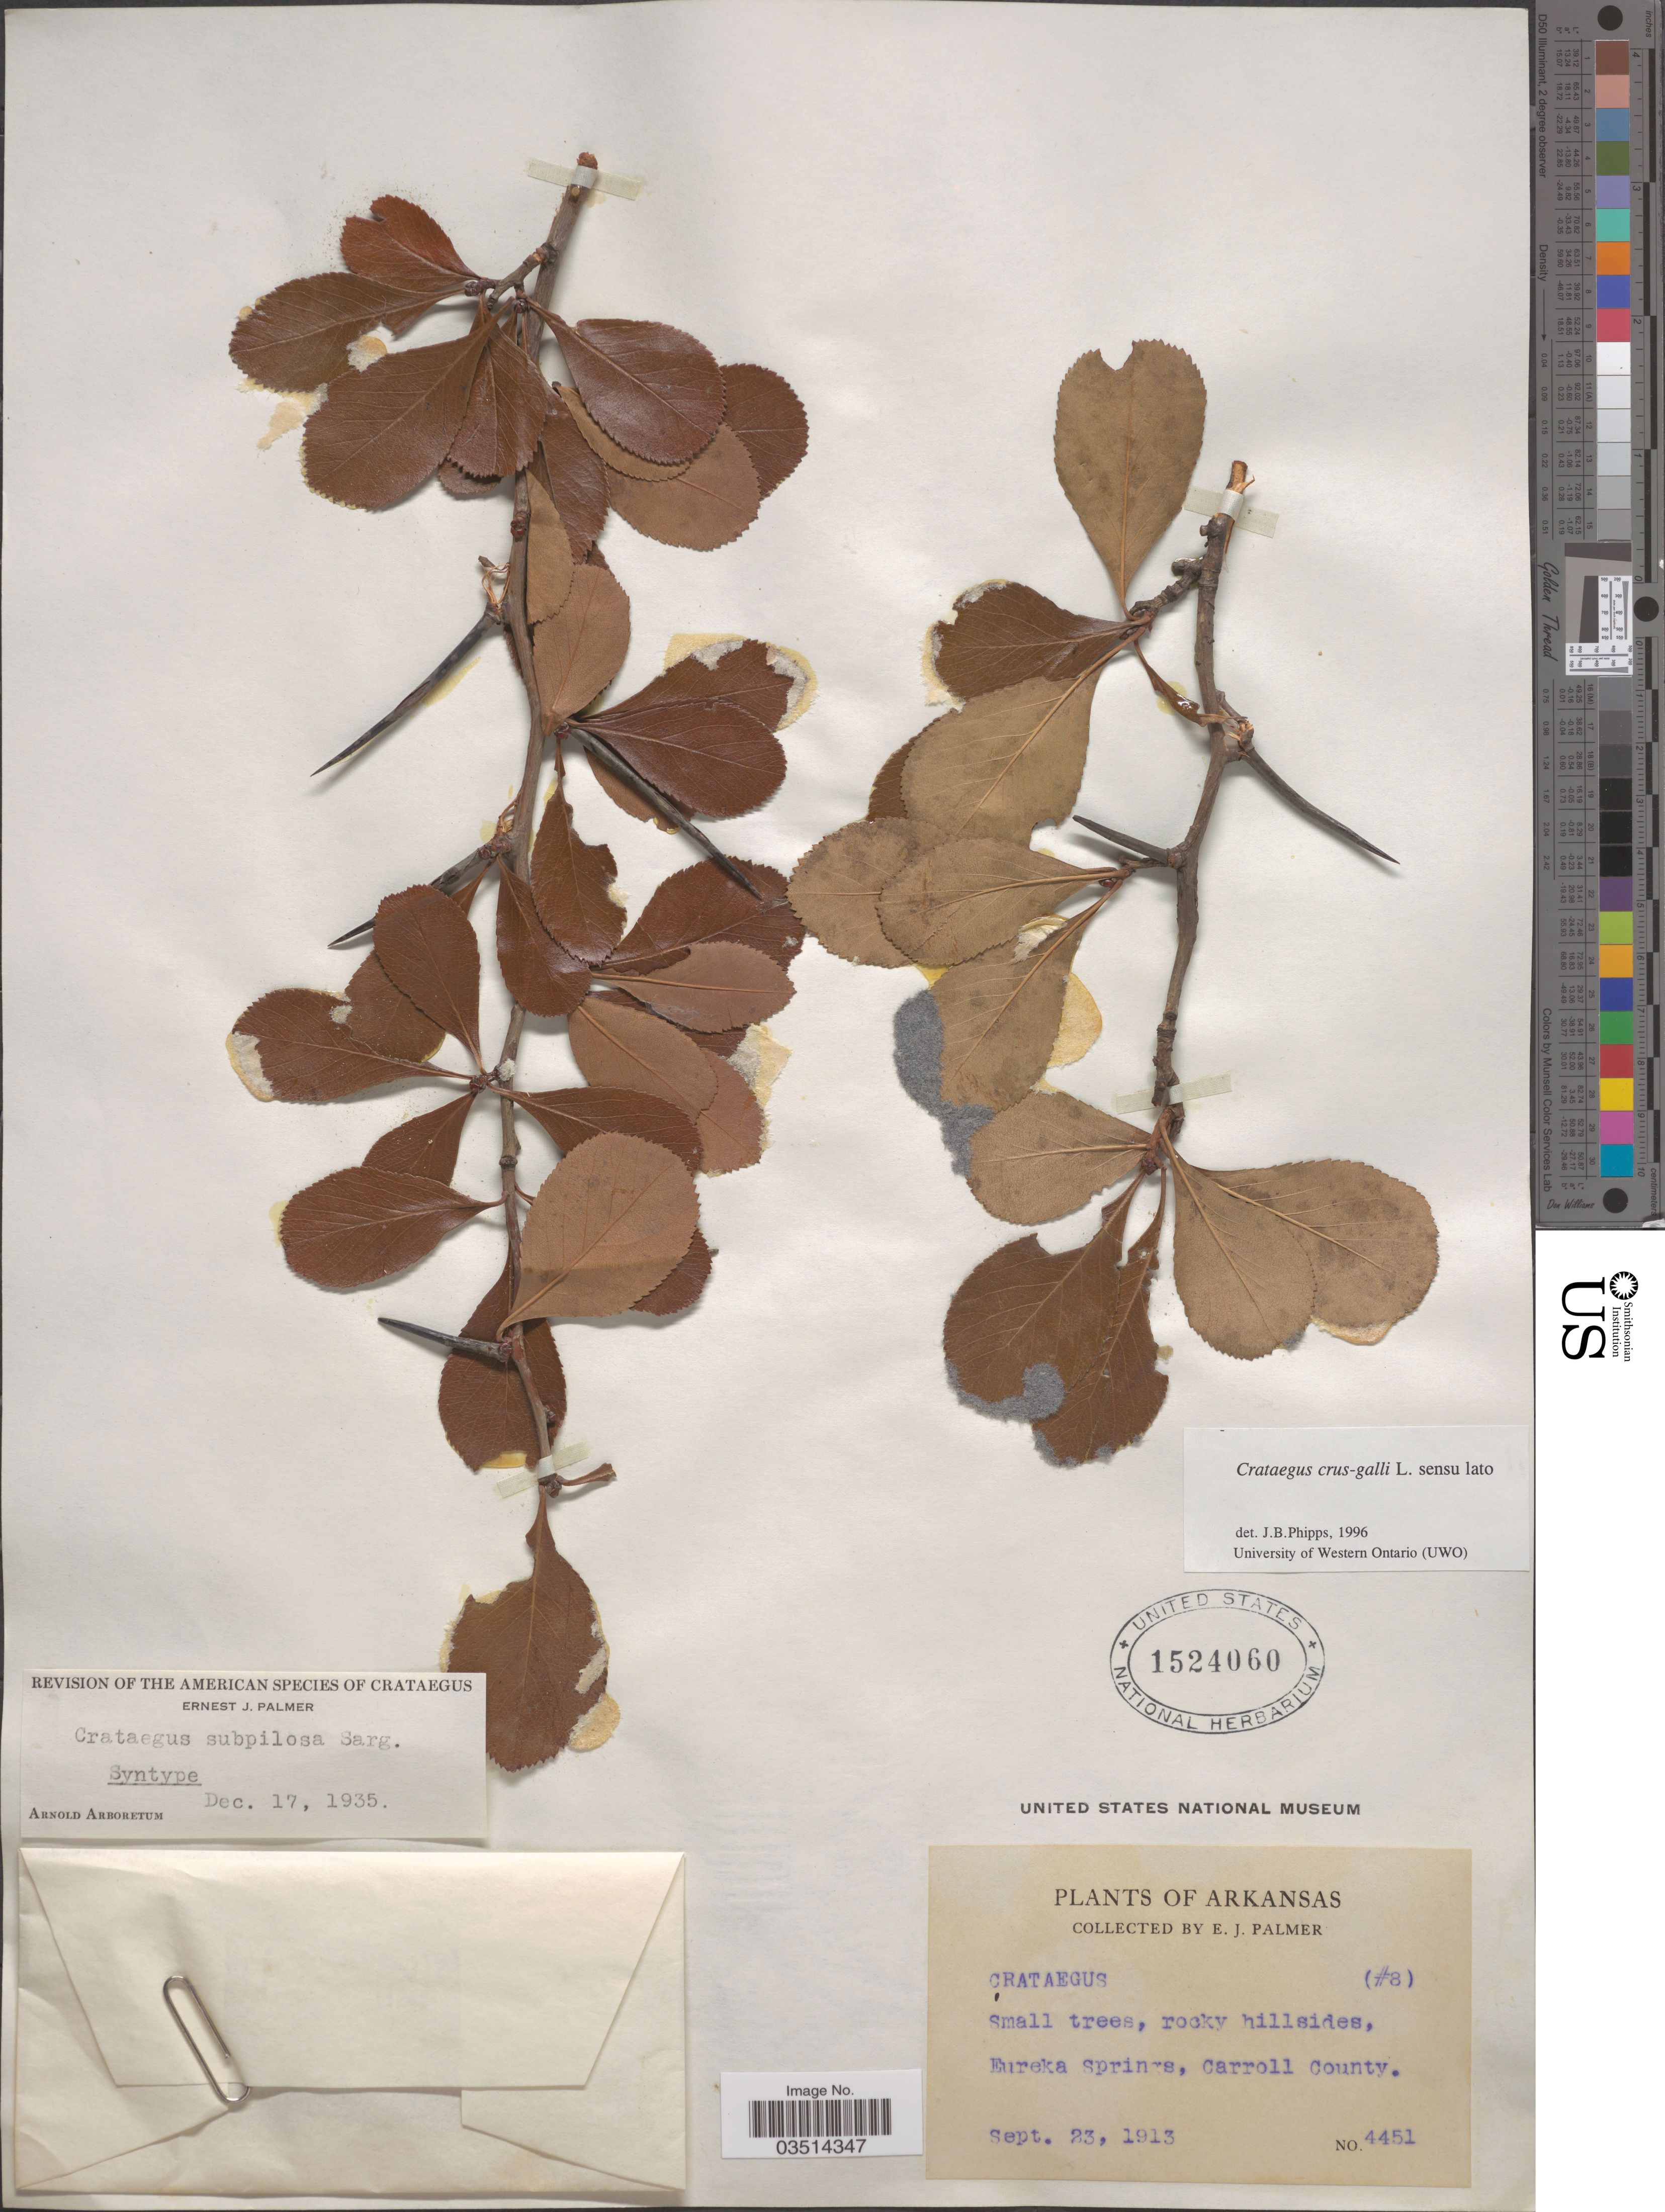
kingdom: Plantae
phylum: Tracheophyta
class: Magnoliopsida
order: Rosales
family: Rosaceae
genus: Crataegus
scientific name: Crataegus crus-galli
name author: L.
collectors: E. J. Palmer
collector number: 4451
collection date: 1913-09-23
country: United States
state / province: Arkansas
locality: Eureka Springs, Carroll County.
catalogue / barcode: US 1524060